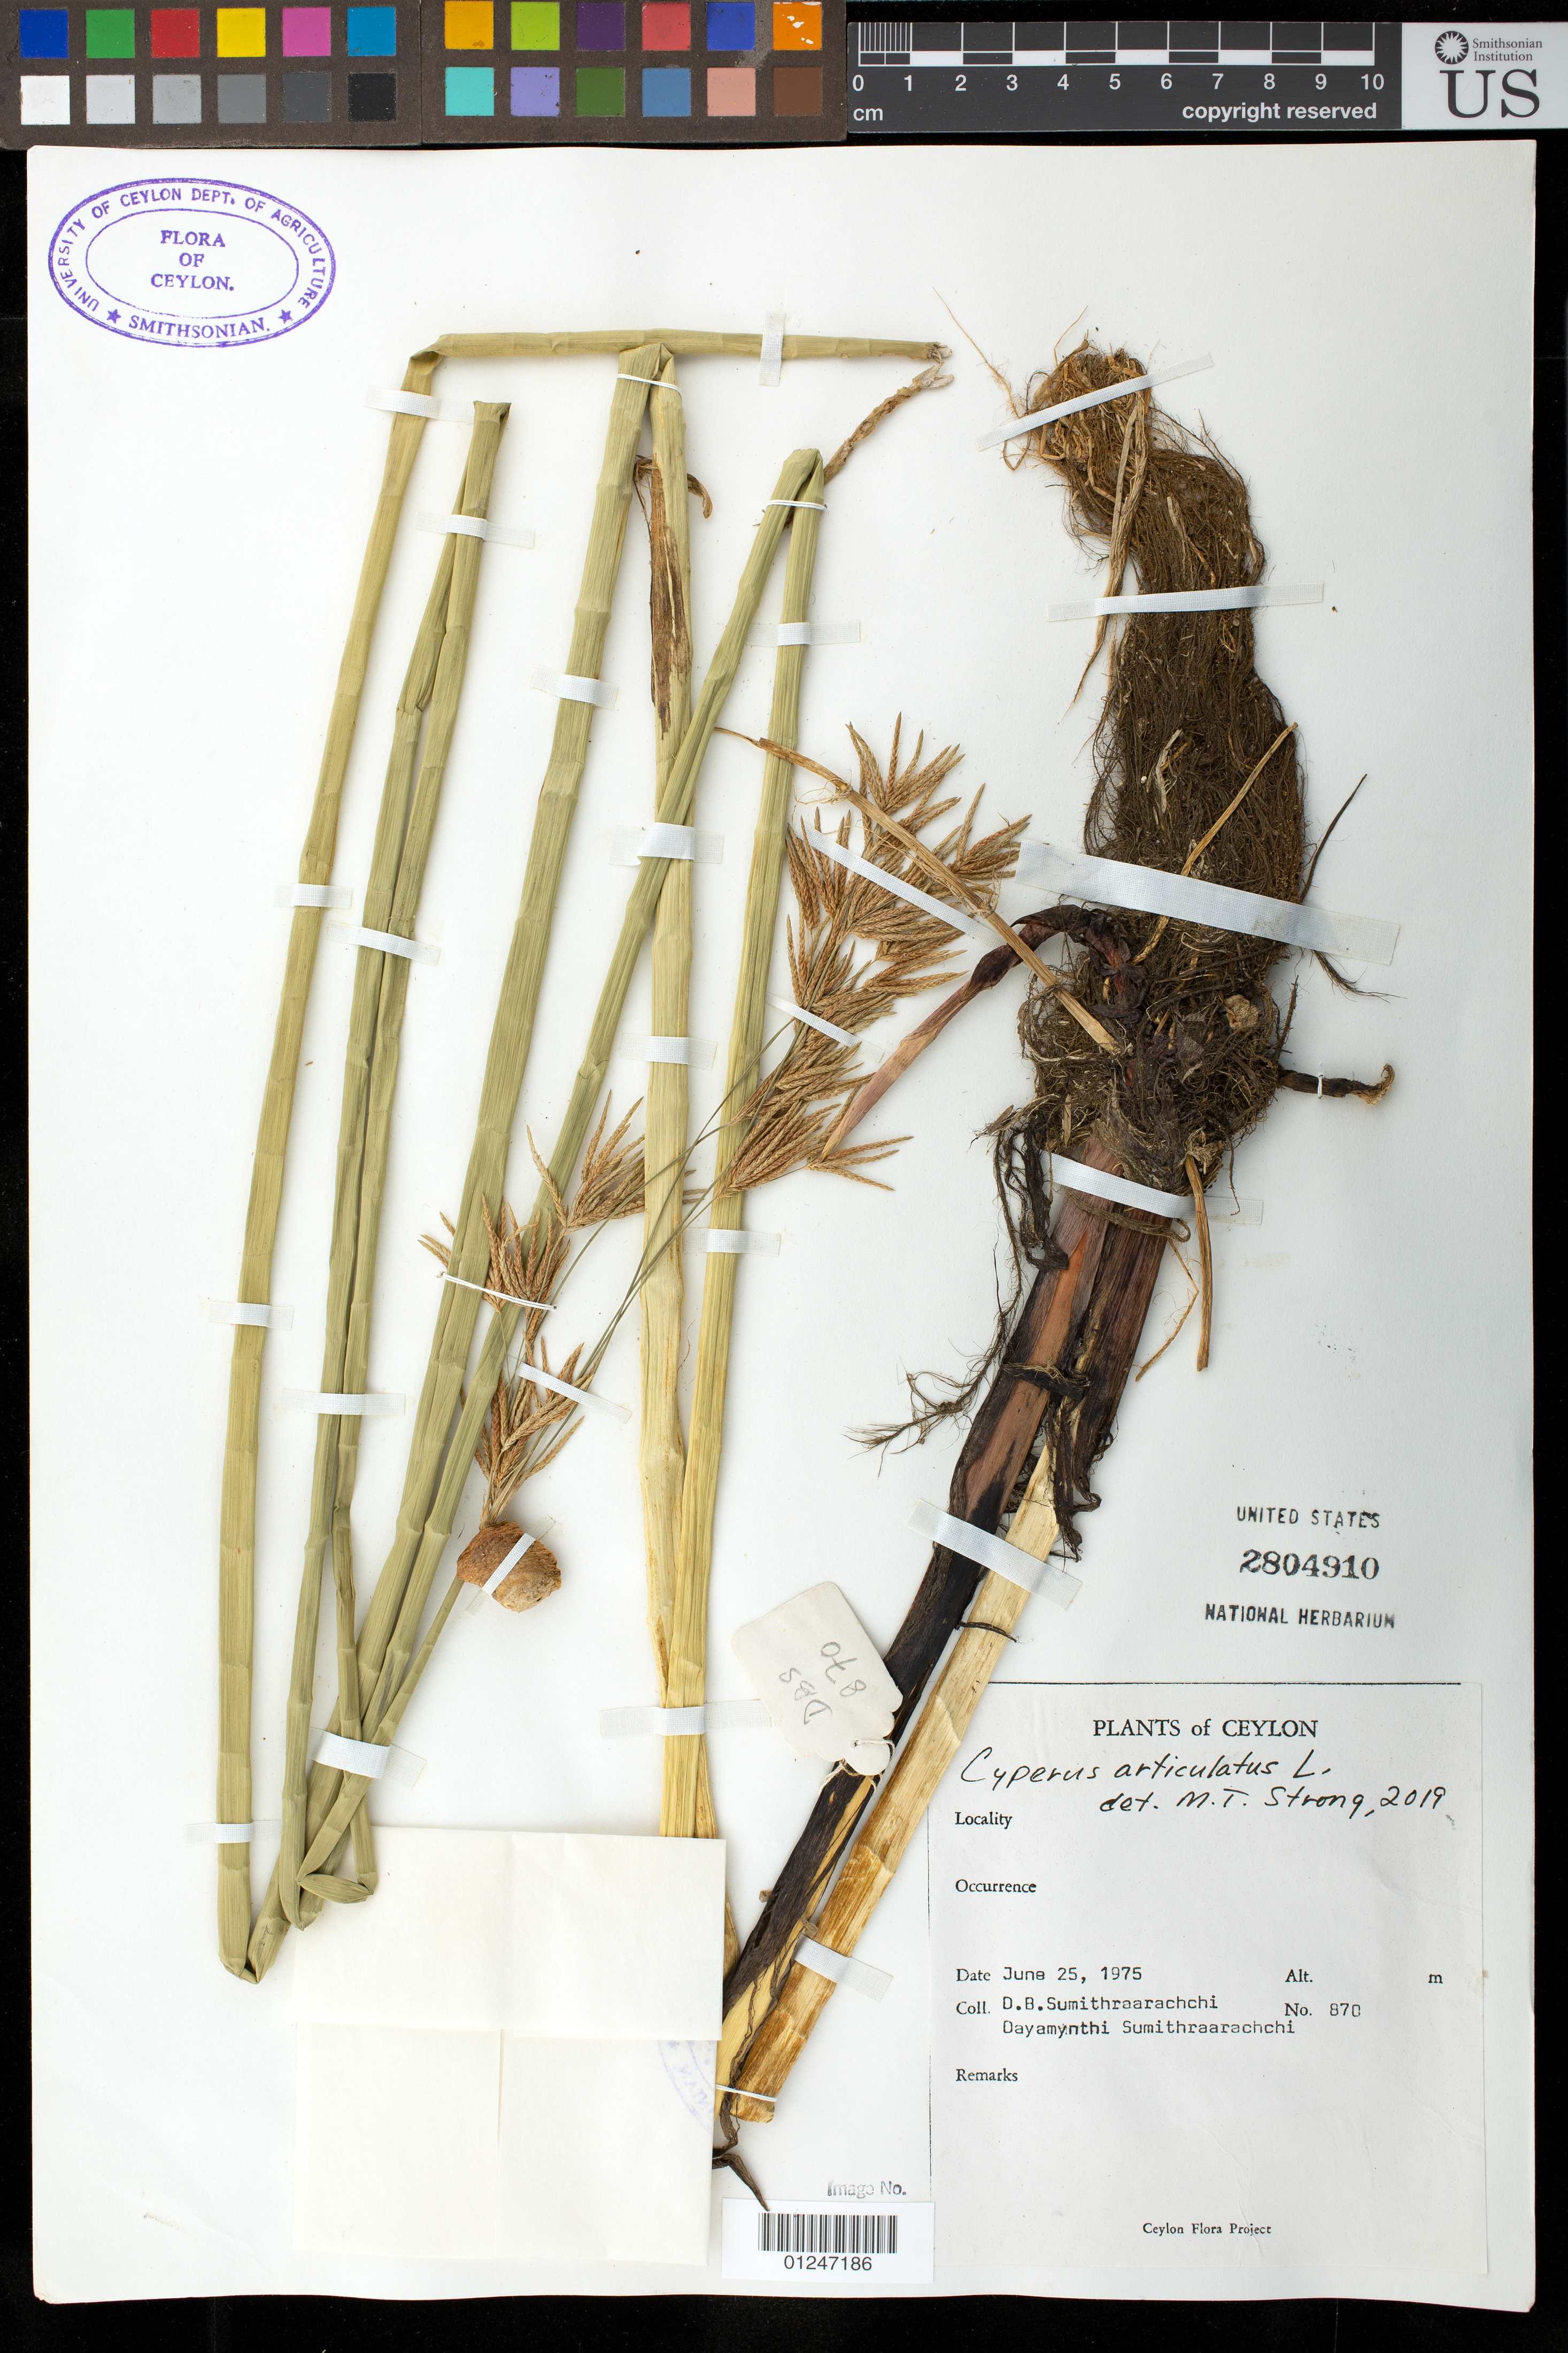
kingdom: Plantae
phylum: Tracheophyta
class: Liliopsida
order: Poales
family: Cyperaceae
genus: Cyperus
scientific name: Cyperus articulatus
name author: L.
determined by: Strong, Mark T., (BOT), Smithsonian Institution - National Museum of Natural History (UNITED STATES)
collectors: D. B. Sumithraarachchi & D. Sumithraarachchi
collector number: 870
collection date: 1975-06-25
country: Sri Lanka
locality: CYLON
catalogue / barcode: US 2804910